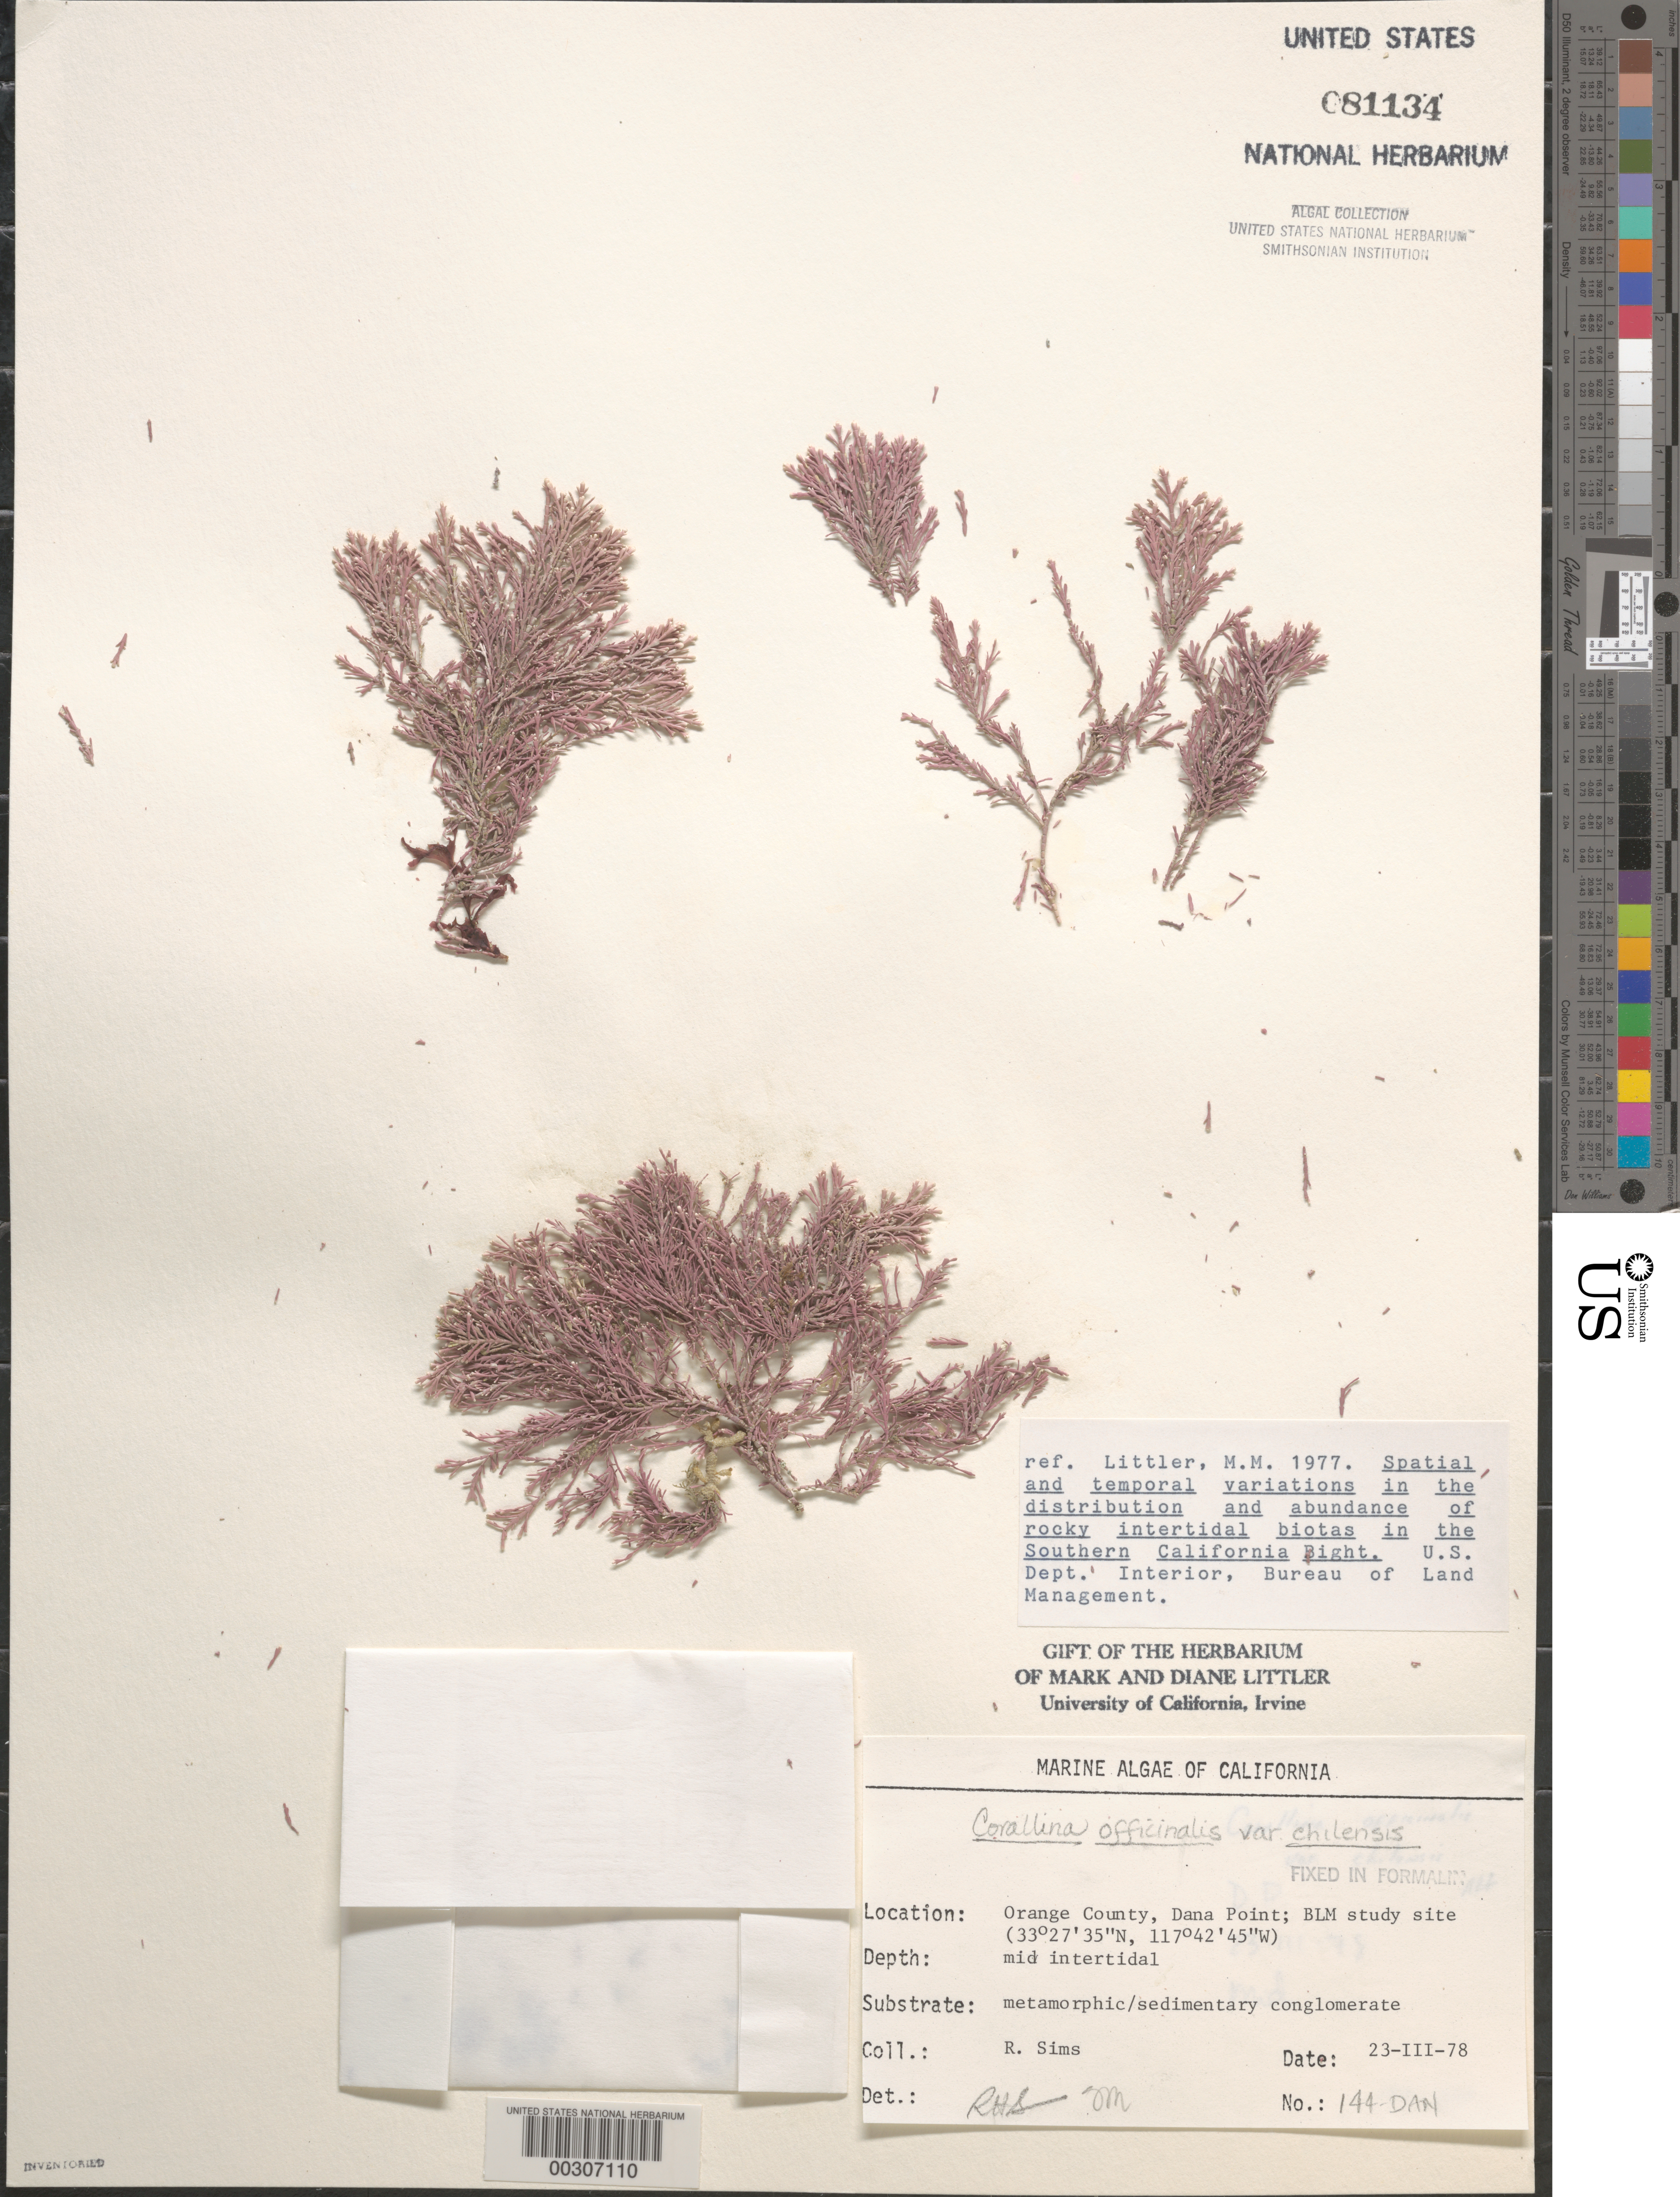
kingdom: Plantae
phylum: Rhodophyta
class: Florideophyceae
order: Corallinales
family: Corallinaceae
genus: Corallina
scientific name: Corallina officinalis var. chilensis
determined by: Sims, Robert H.; Murray, S. N.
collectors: R. H. Sims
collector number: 144-DAN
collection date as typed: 23 Mar 1978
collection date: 1978-03-23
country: United States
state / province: California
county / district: Orange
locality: Dana Point, 1 km north of marina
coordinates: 33 27'35"N, 117 42'45"W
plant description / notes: BLM-SOCALBIGHT Rocky Intertidal Survey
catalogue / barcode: US 81134